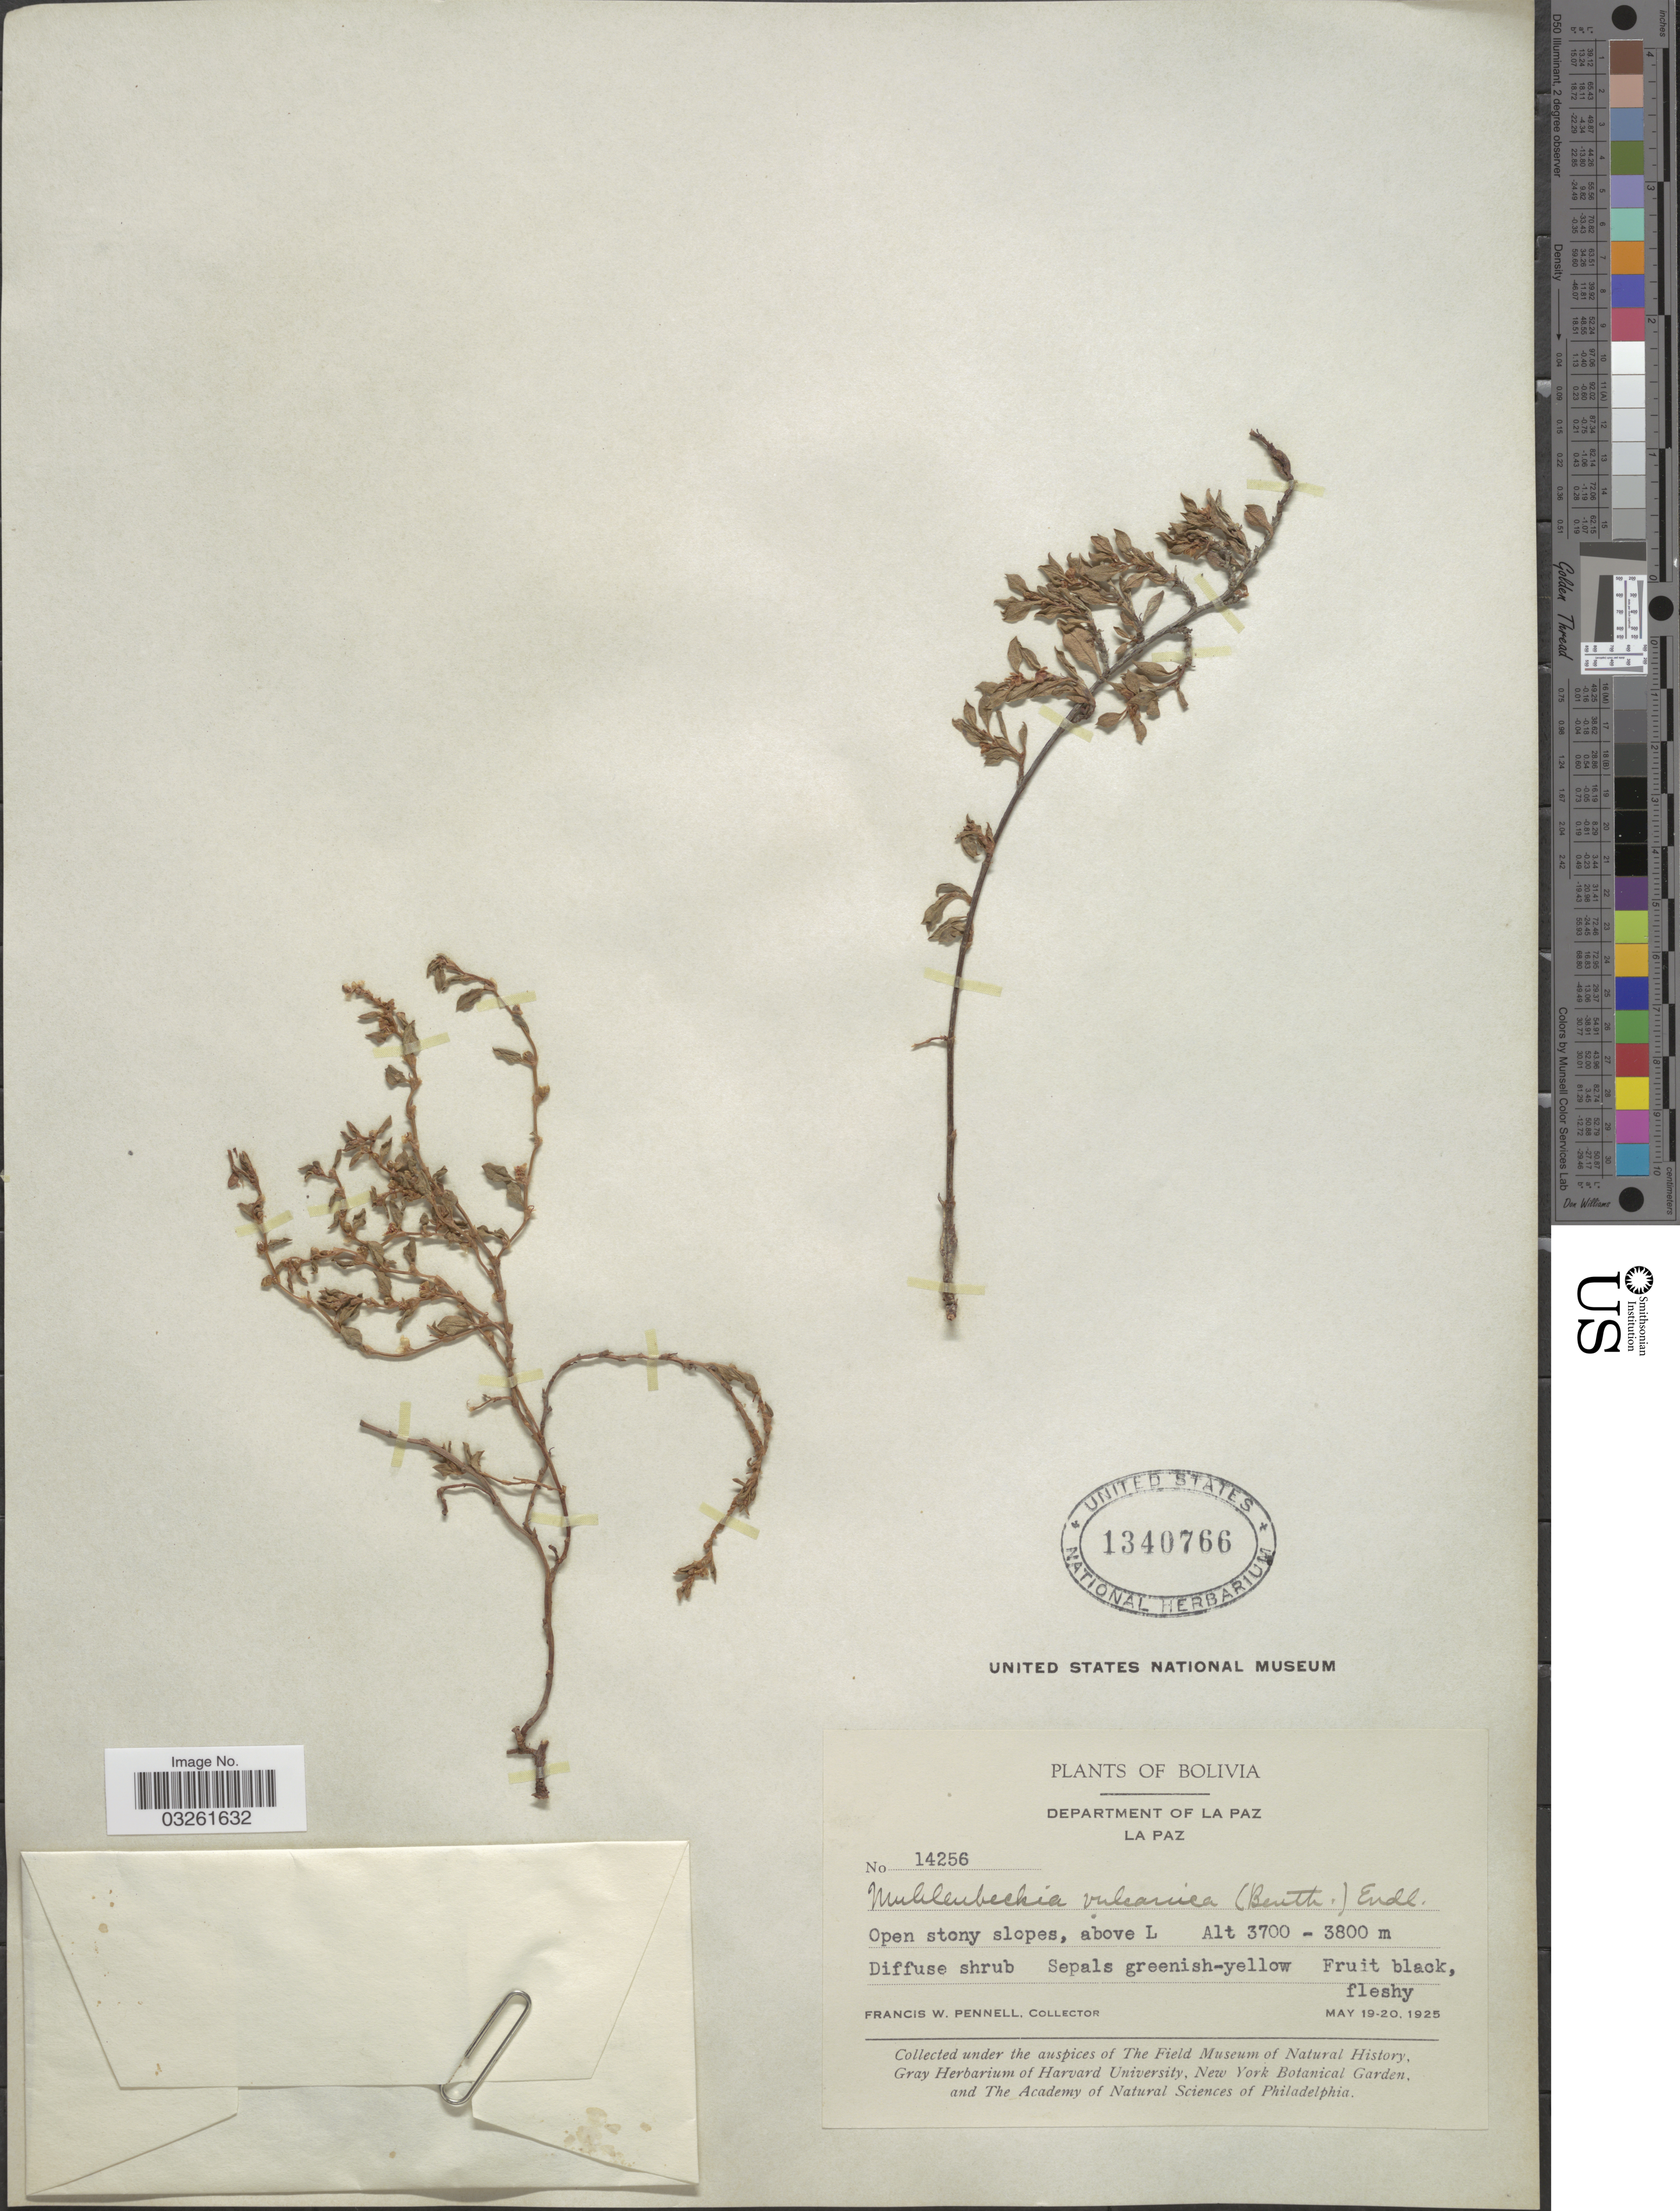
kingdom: Plantae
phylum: Tracheophyta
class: Magnoliopsida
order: Caryophyllales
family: Polygonaceae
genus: Muehlenbeckia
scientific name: Muehlenbeckia volcanica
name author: (Benth.) Endl.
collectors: F. W. Pennell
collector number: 14256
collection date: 1925-05-19/1925-05-20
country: Bolivia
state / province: La Paz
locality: Department of La Paz, La Paz.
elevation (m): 3700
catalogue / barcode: US 1340766